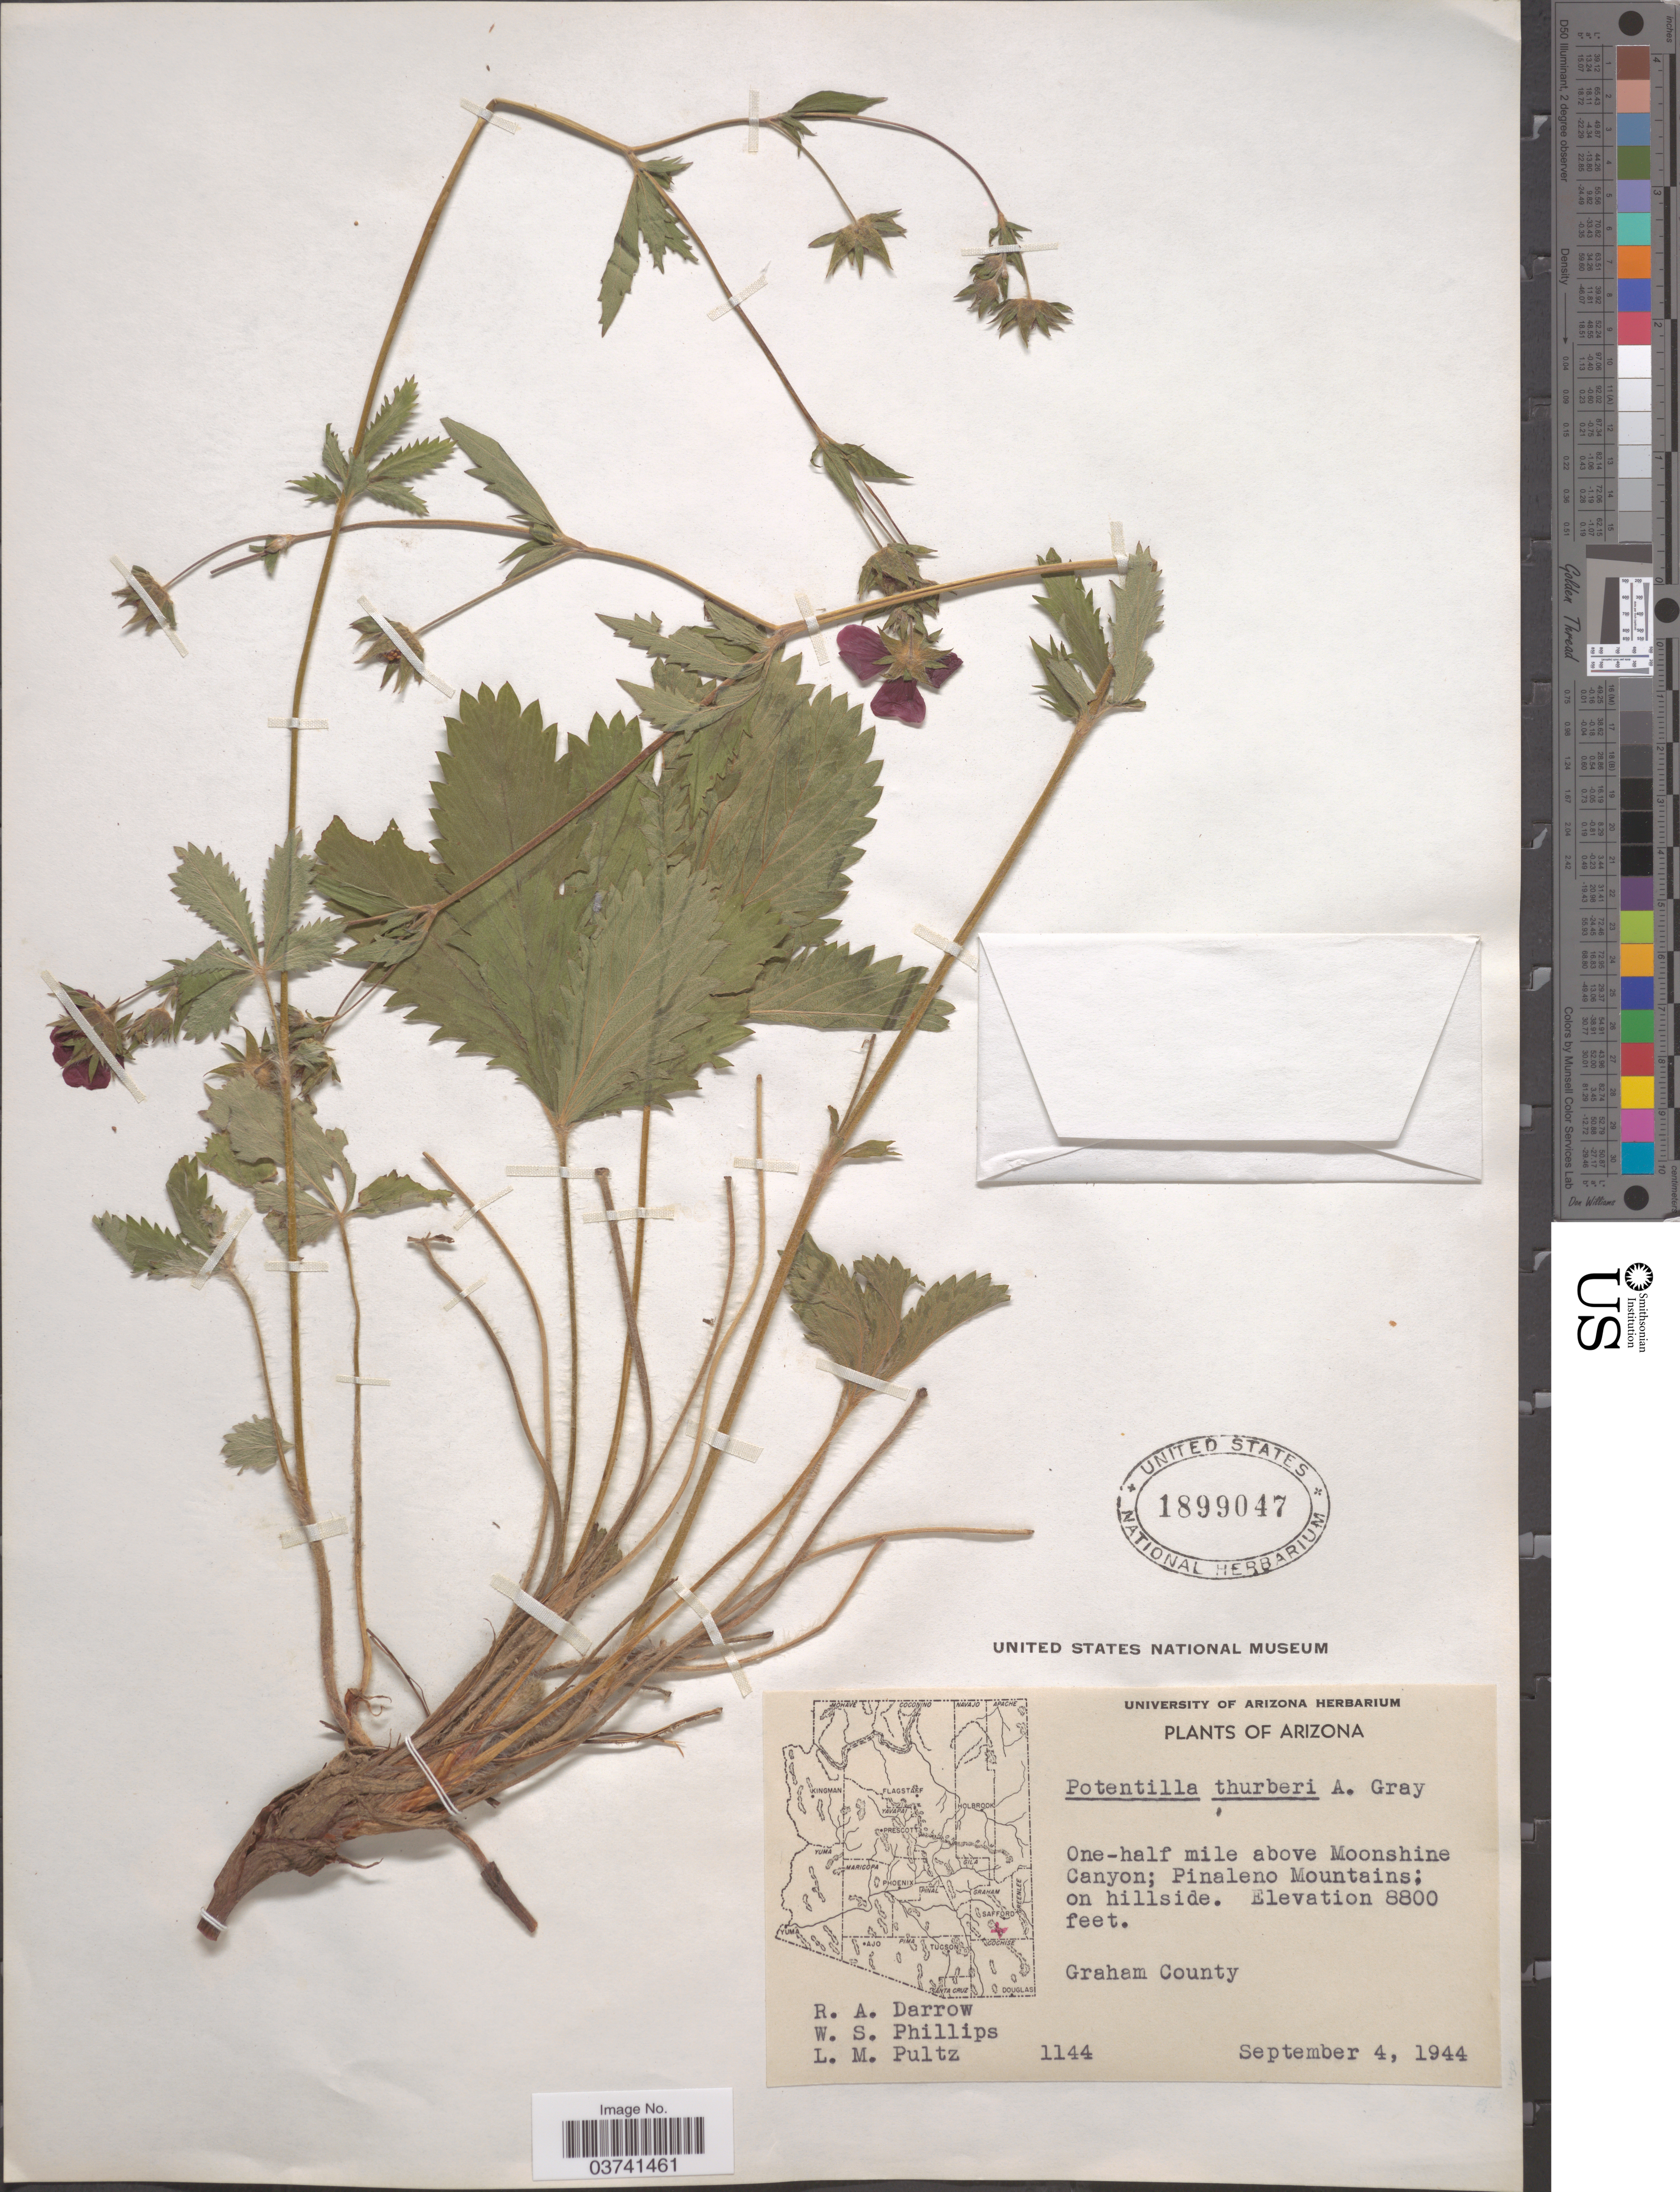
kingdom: Plantae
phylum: Tracheophyta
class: Magnoliopsida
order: Rosales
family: Rosaceae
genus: Potentilla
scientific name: Potentilla thurberi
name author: A. Gray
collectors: R. A. Darrow, W. S. Phillips & L. Pultz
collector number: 1144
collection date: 1944-09-04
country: United States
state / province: Arizona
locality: One-half mile above Moonshine Canyon; Pinaleno Mountains. Graham County.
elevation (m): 2682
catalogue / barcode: US 1899047